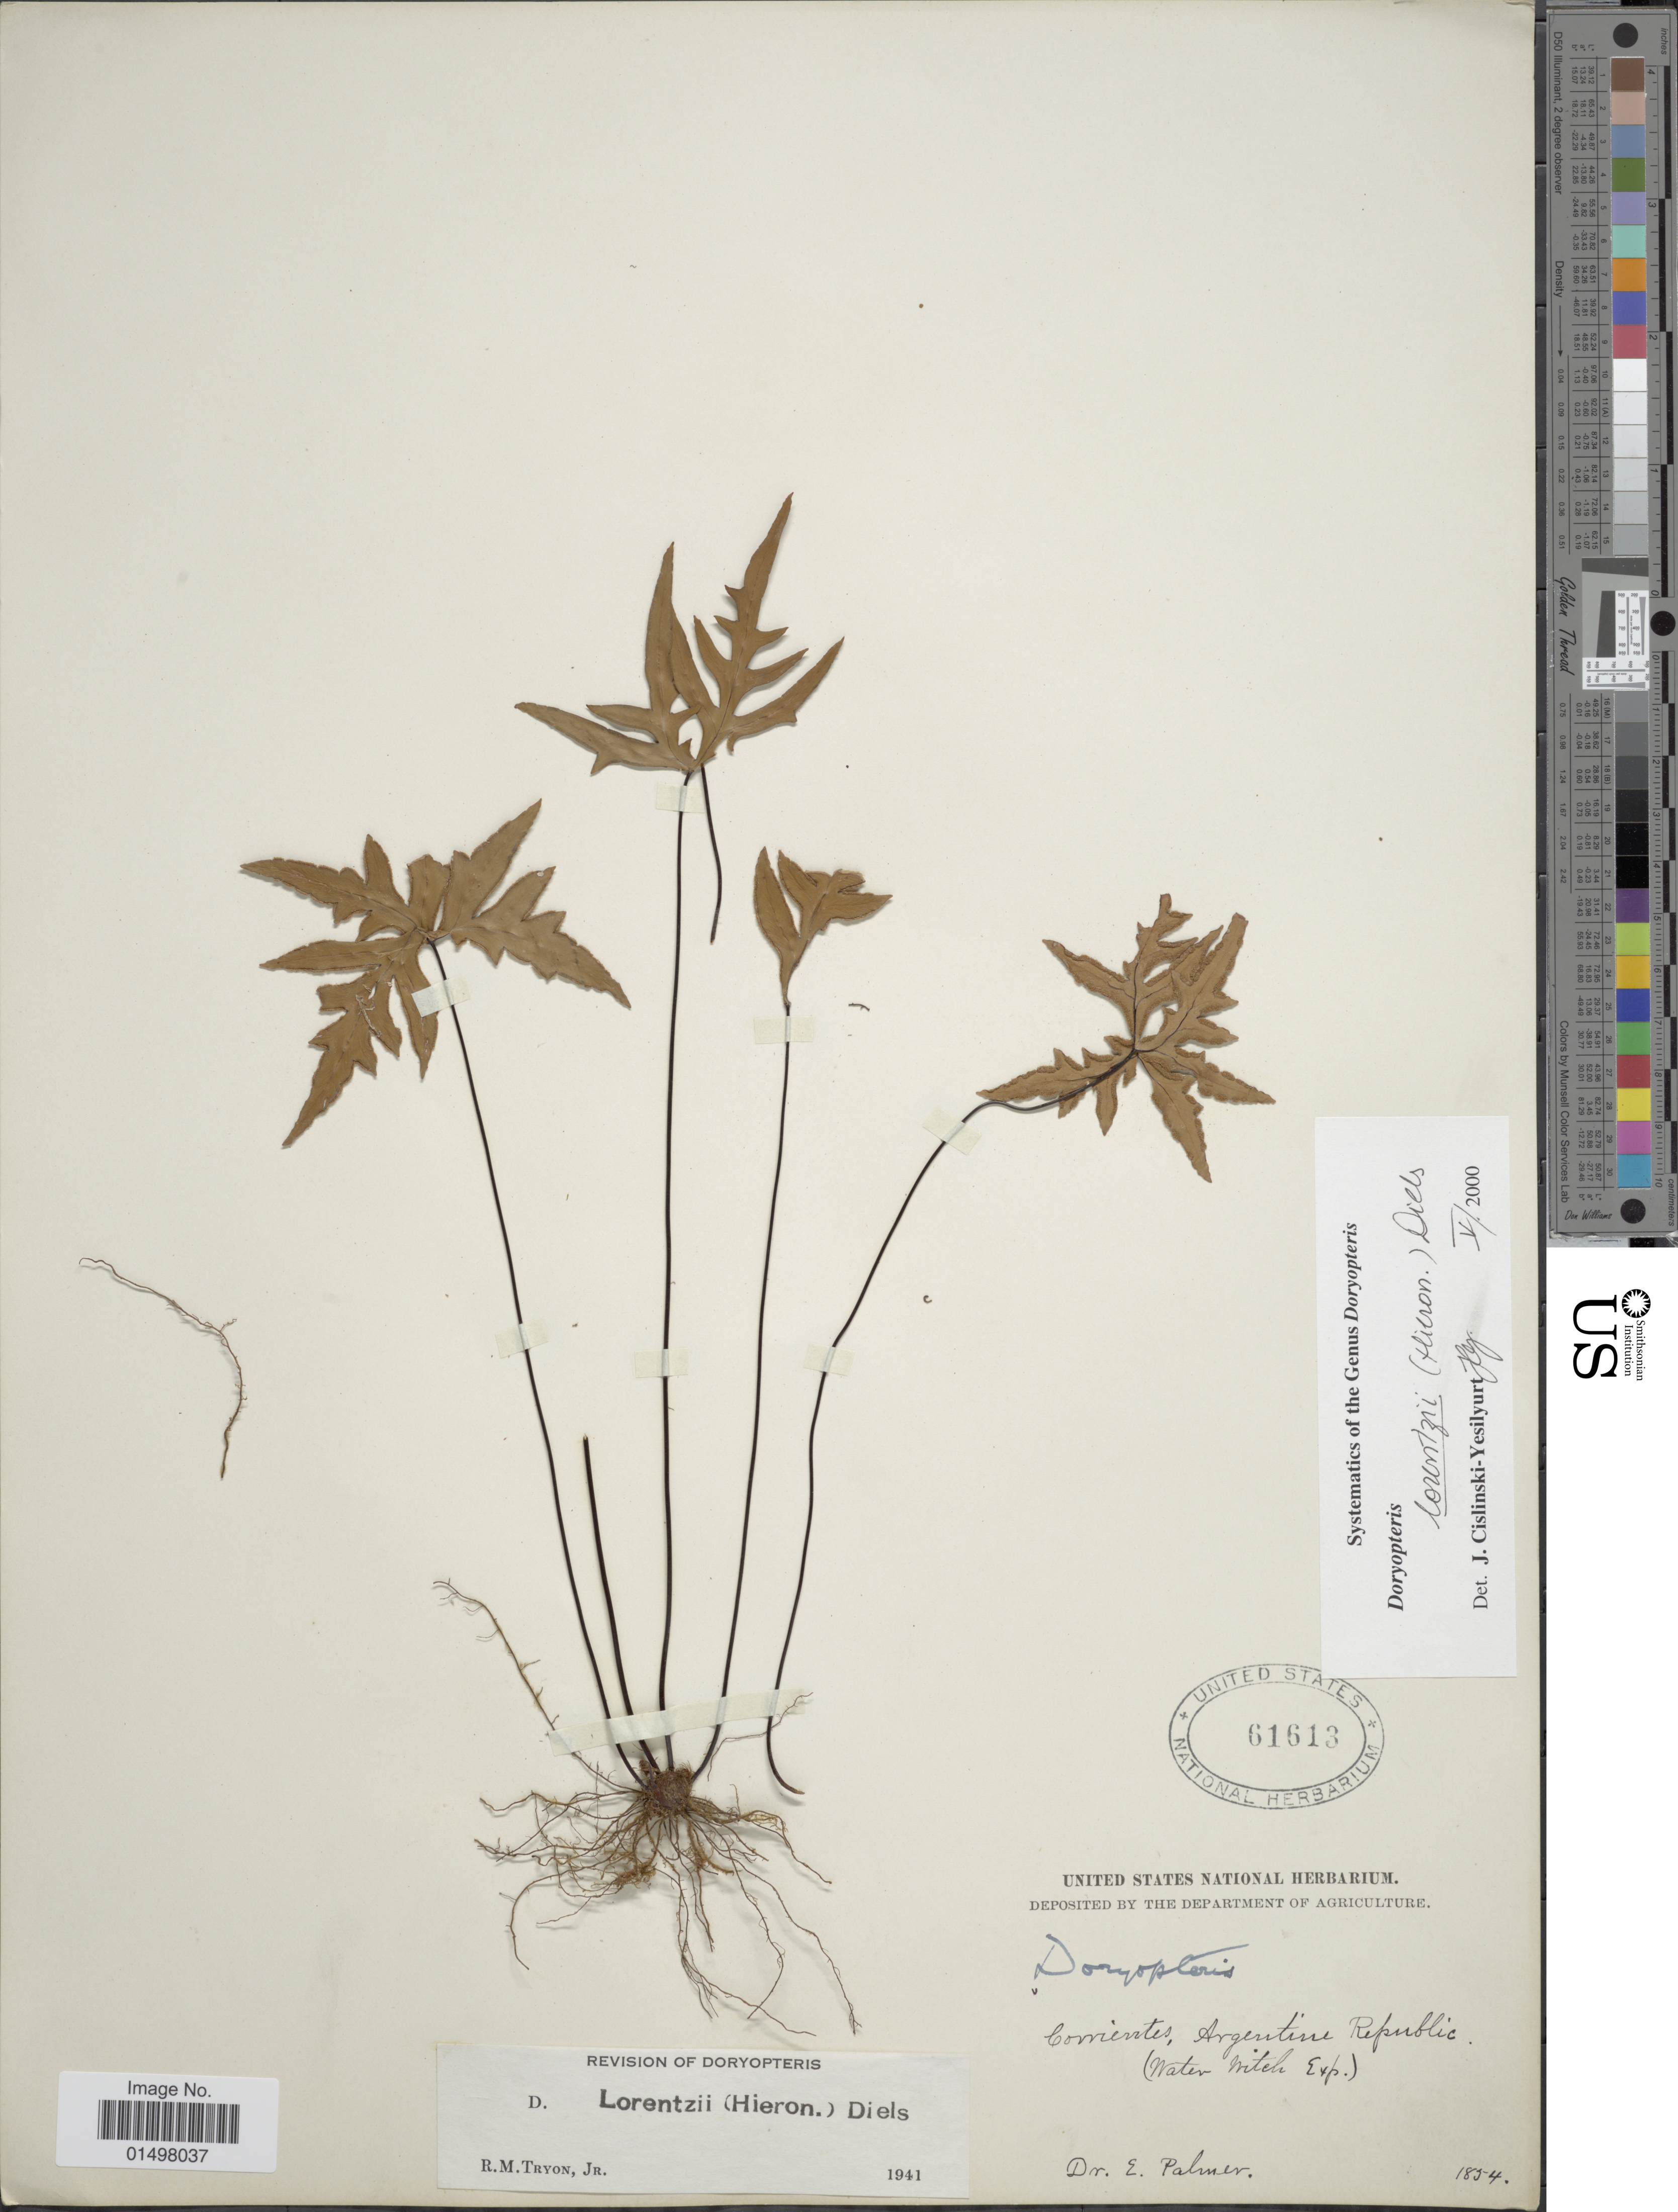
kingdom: Plantae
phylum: Tracheophyta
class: Polypodiopsida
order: Polypodiales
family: Pteridaceae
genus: Doryopteris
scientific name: Doryopteris lorentzii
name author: (Diels) Hieron.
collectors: E. Palmer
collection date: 1854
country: Argentina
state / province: Corrientes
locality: Argentine Republic (Water Witch Exp.).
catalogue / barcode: US 61613